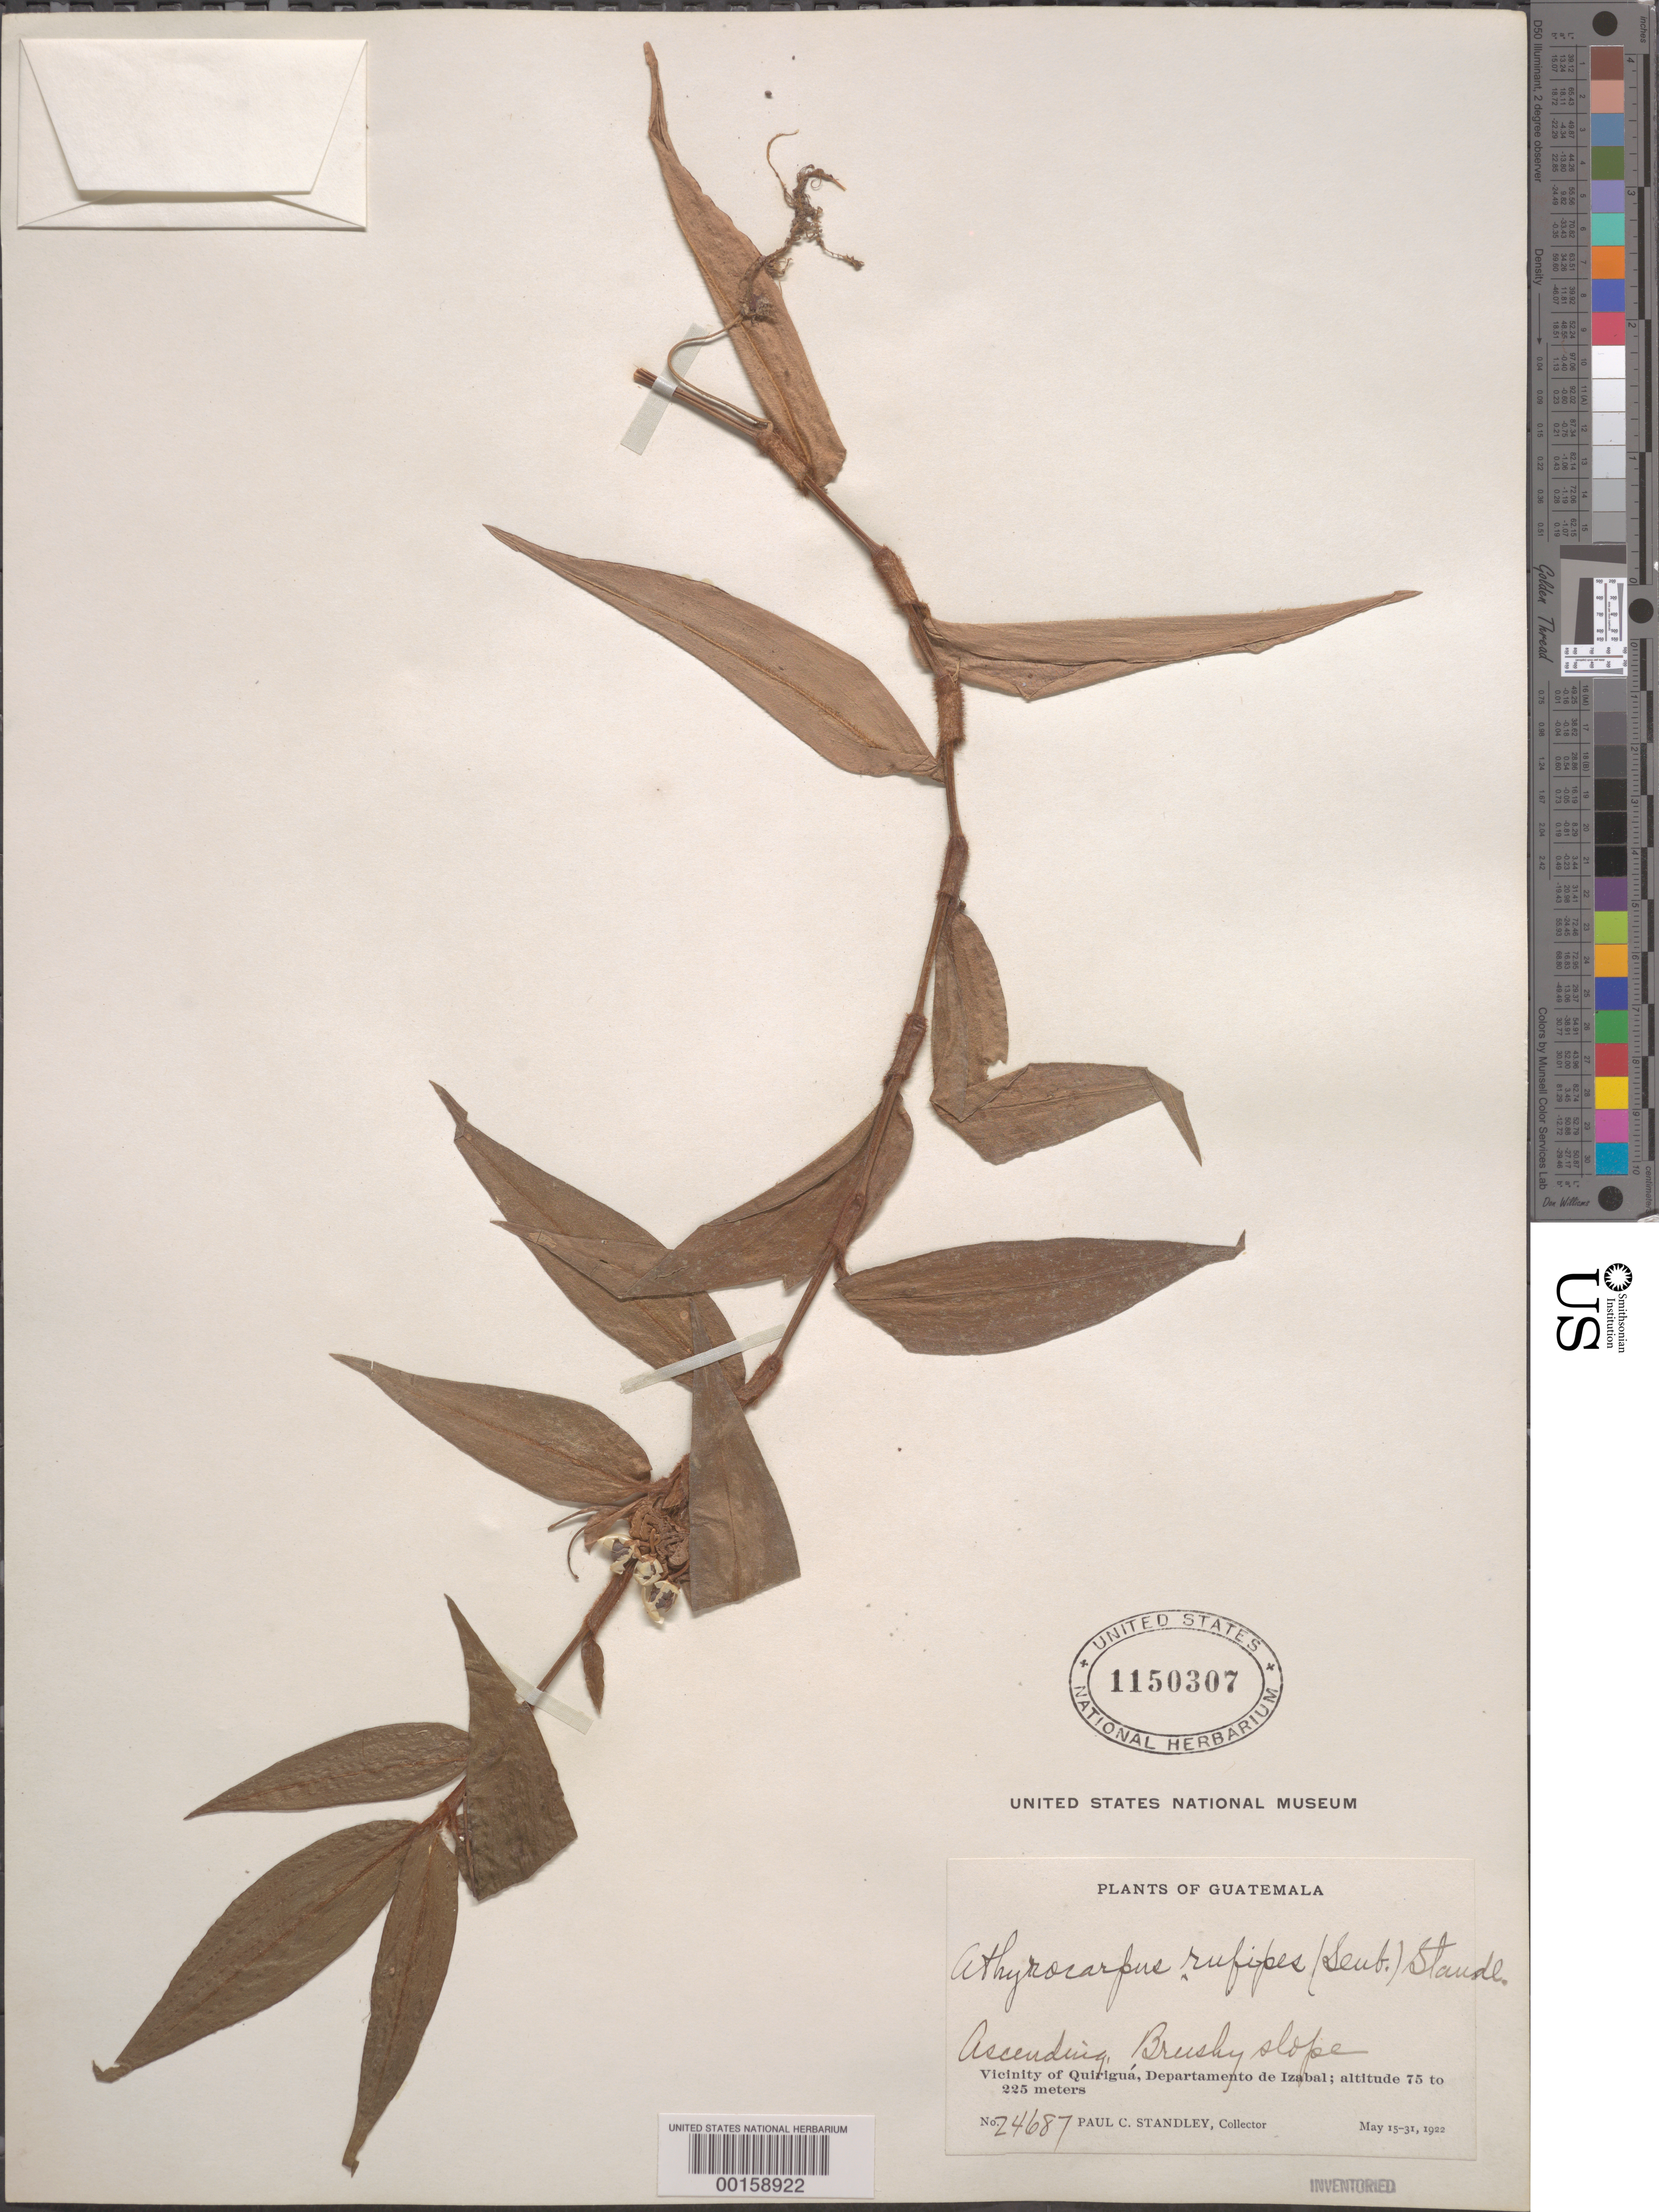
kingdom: Plantae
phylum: Tracheophyta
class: Liliopsida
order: Commelinales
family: Commelinaceae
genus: Commelina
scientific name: Commelina rufipes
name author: Seub.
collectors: P. C. Standley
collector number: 24687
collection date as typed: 15 May 1922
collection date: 1922-05-15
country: Guatemala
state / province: Izabal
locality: Quiriguá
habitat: Brushy slope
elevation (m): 75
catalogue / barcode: US 1150307